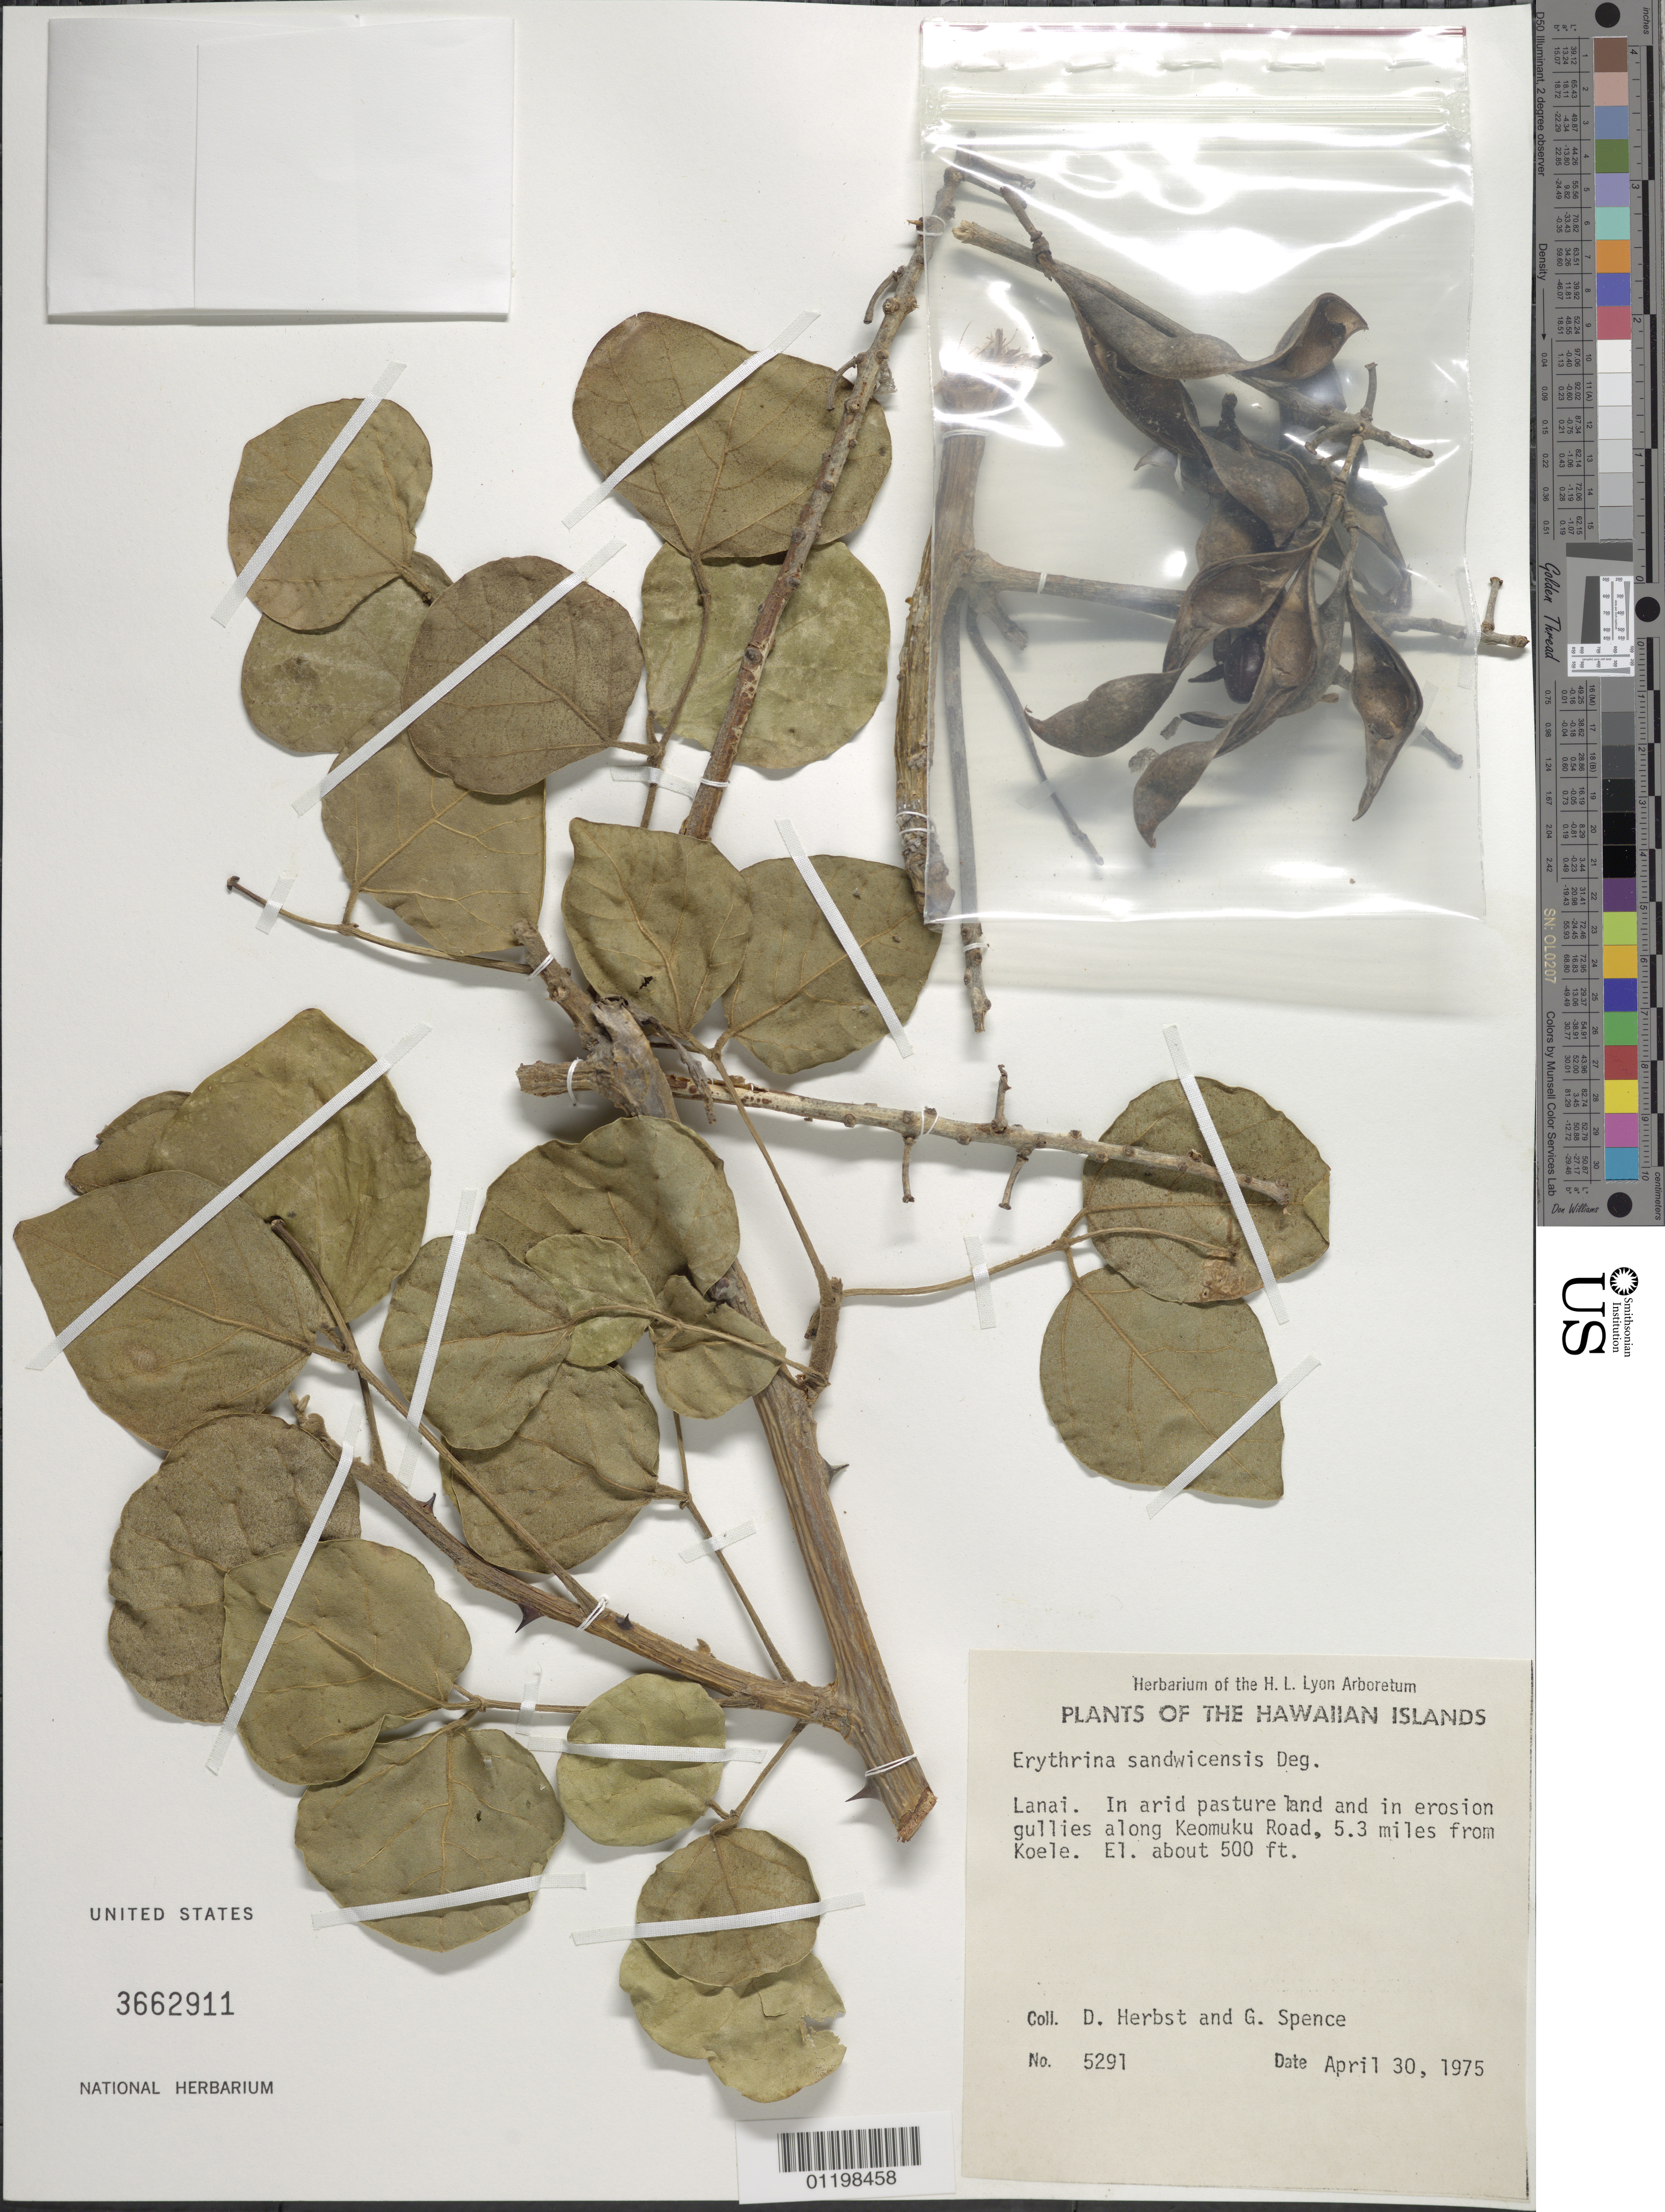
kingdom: Plantae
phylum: Tracheophyta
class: Magnoliopsida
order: Fabales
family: Fabaceae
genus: Erythrina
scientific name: Erythrina sandwicensis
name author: O. Deg.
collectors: D. R. Herbst & G. Spence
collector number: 5291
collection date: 1975-04-30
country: United States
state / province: Hawaii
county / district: Maui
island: Lana'i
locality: Along Keomuku Road, 5.3 miles from Koele.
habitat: Arid pasture land and in erosion gullies.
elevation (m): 152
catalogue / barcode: US 3662911